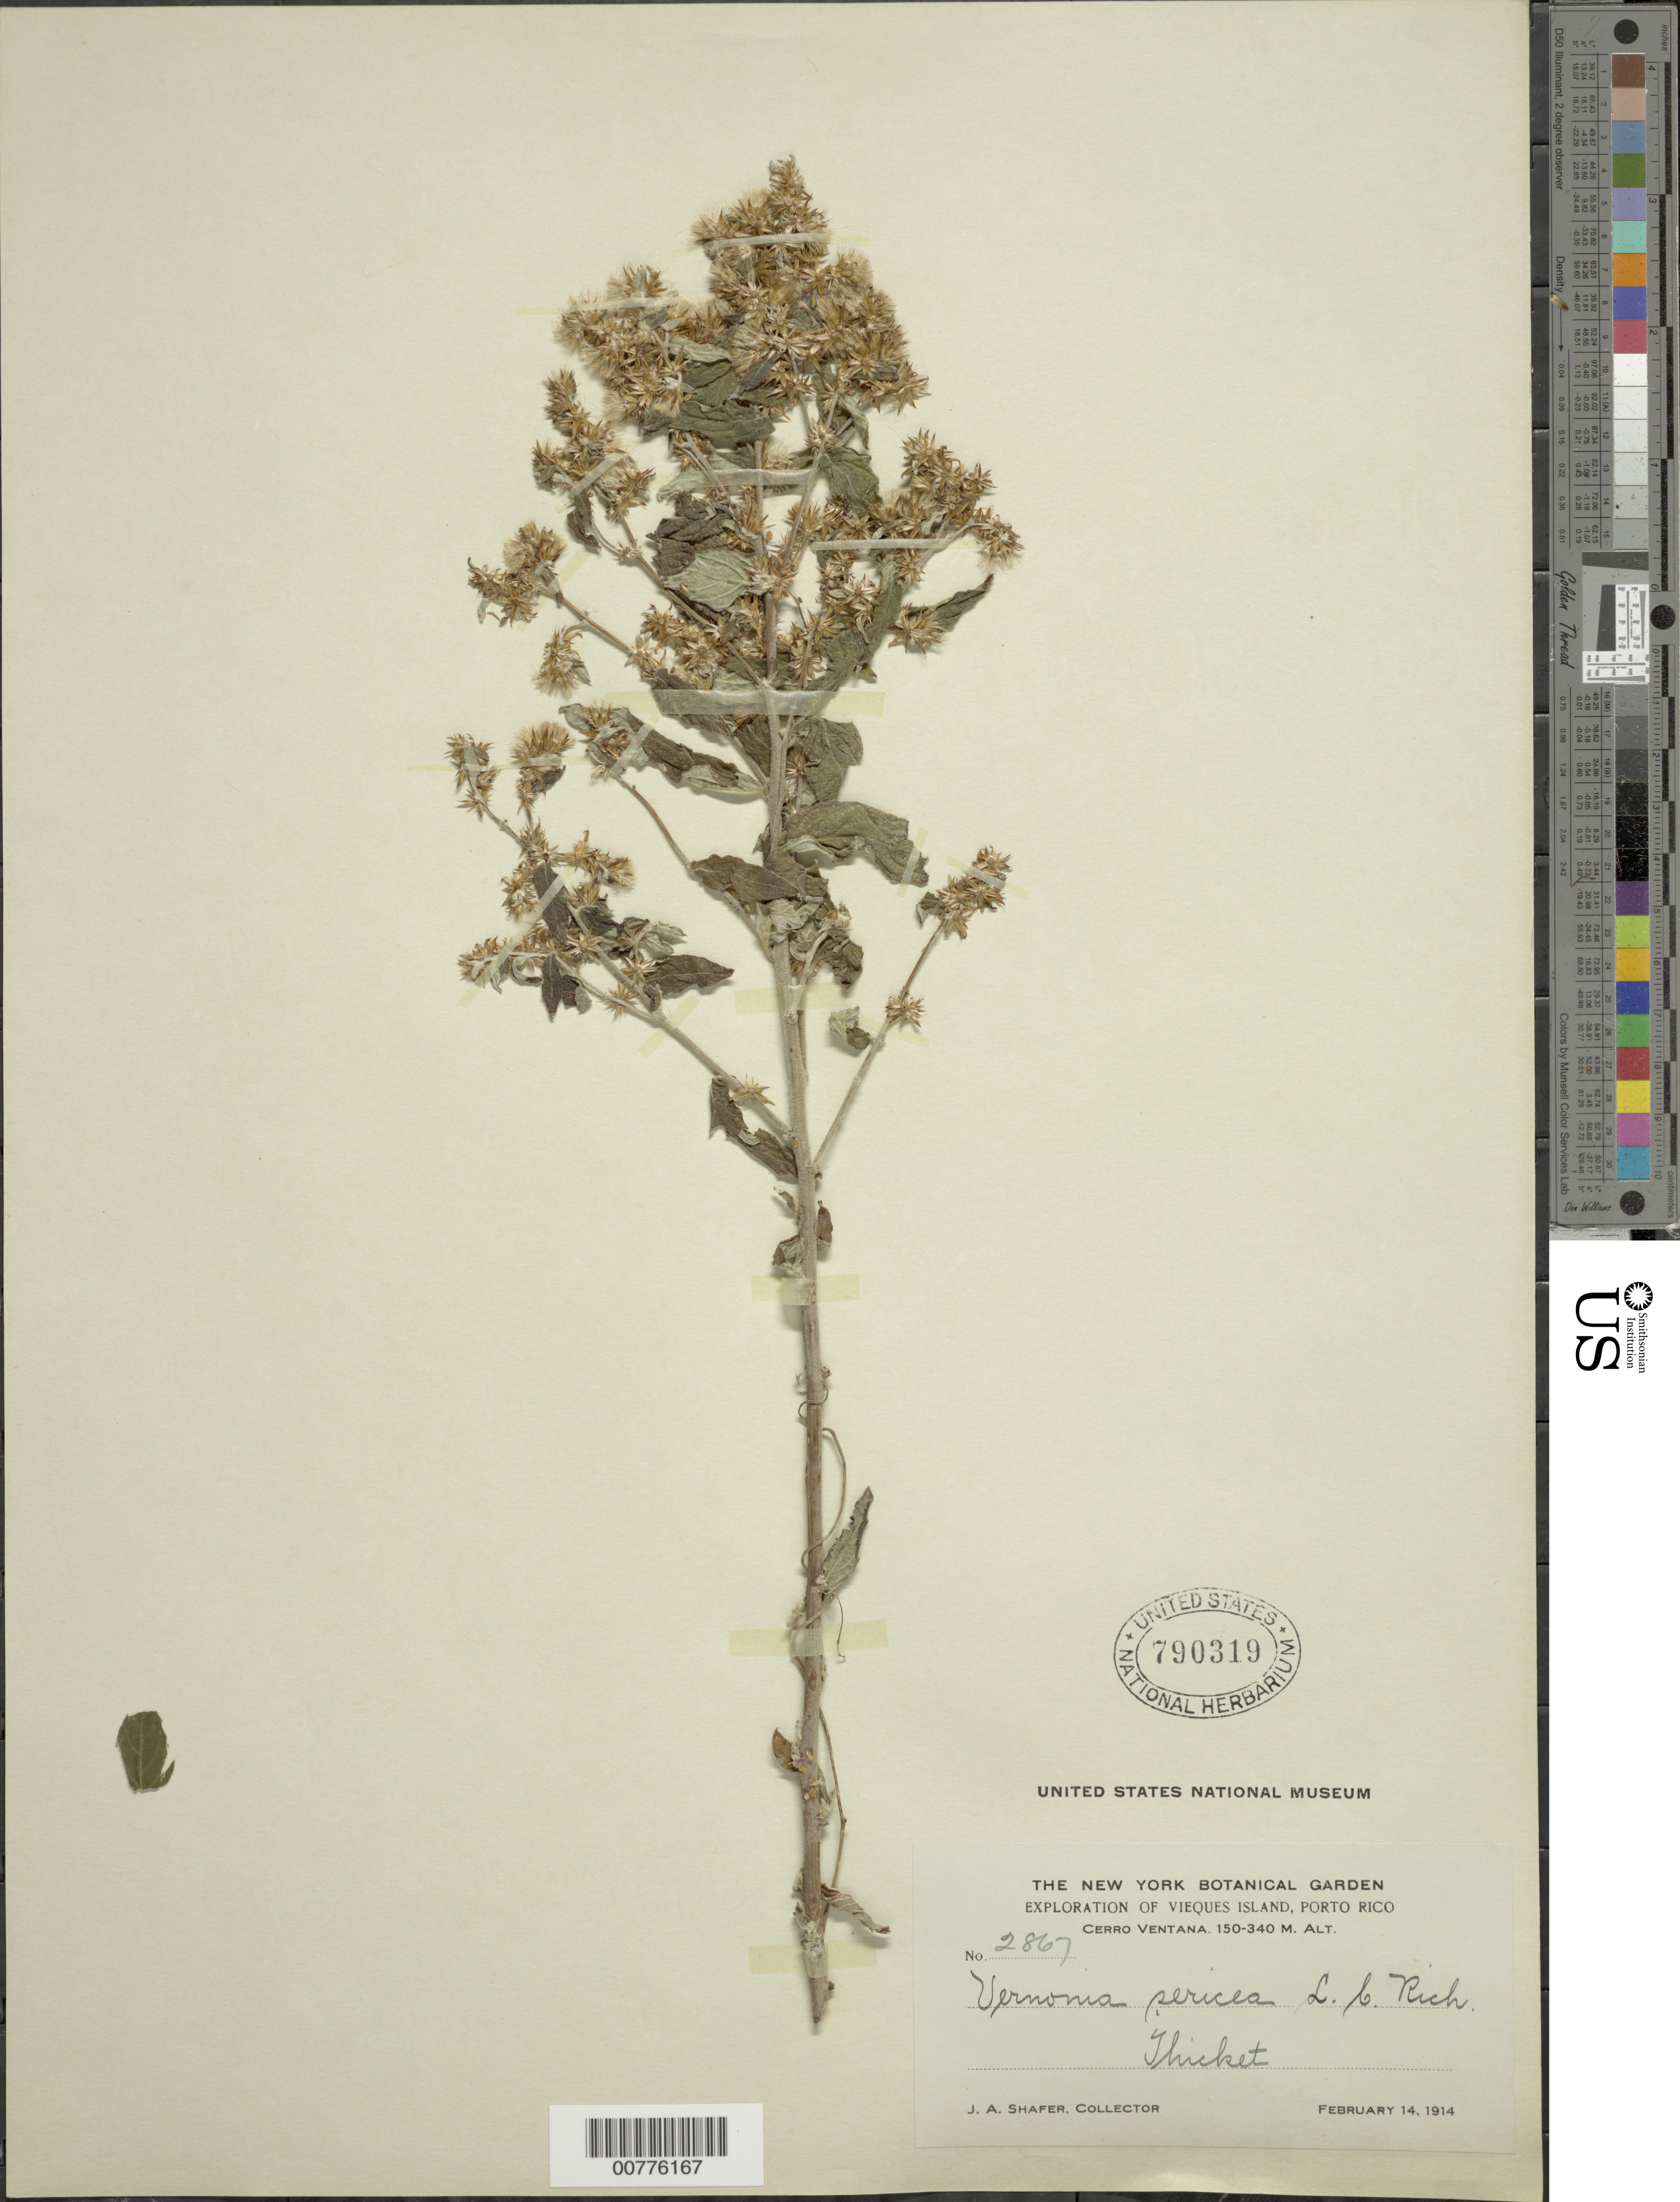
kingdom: Plantae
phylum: Tracheophyta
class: Magnoliopsida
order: Asterales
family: Asteraceae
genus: Lepidaploa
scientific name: Lepidaploa sericea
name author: (Rich.) H. Rob.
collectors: J. A. Shafer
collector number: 2867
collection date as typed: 14 Feb 1914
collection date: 1914-02-14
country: Puerto Rico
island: Vieques I.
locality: Cerro Ventana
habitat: Thicket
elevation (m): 150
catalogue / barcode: US 790319